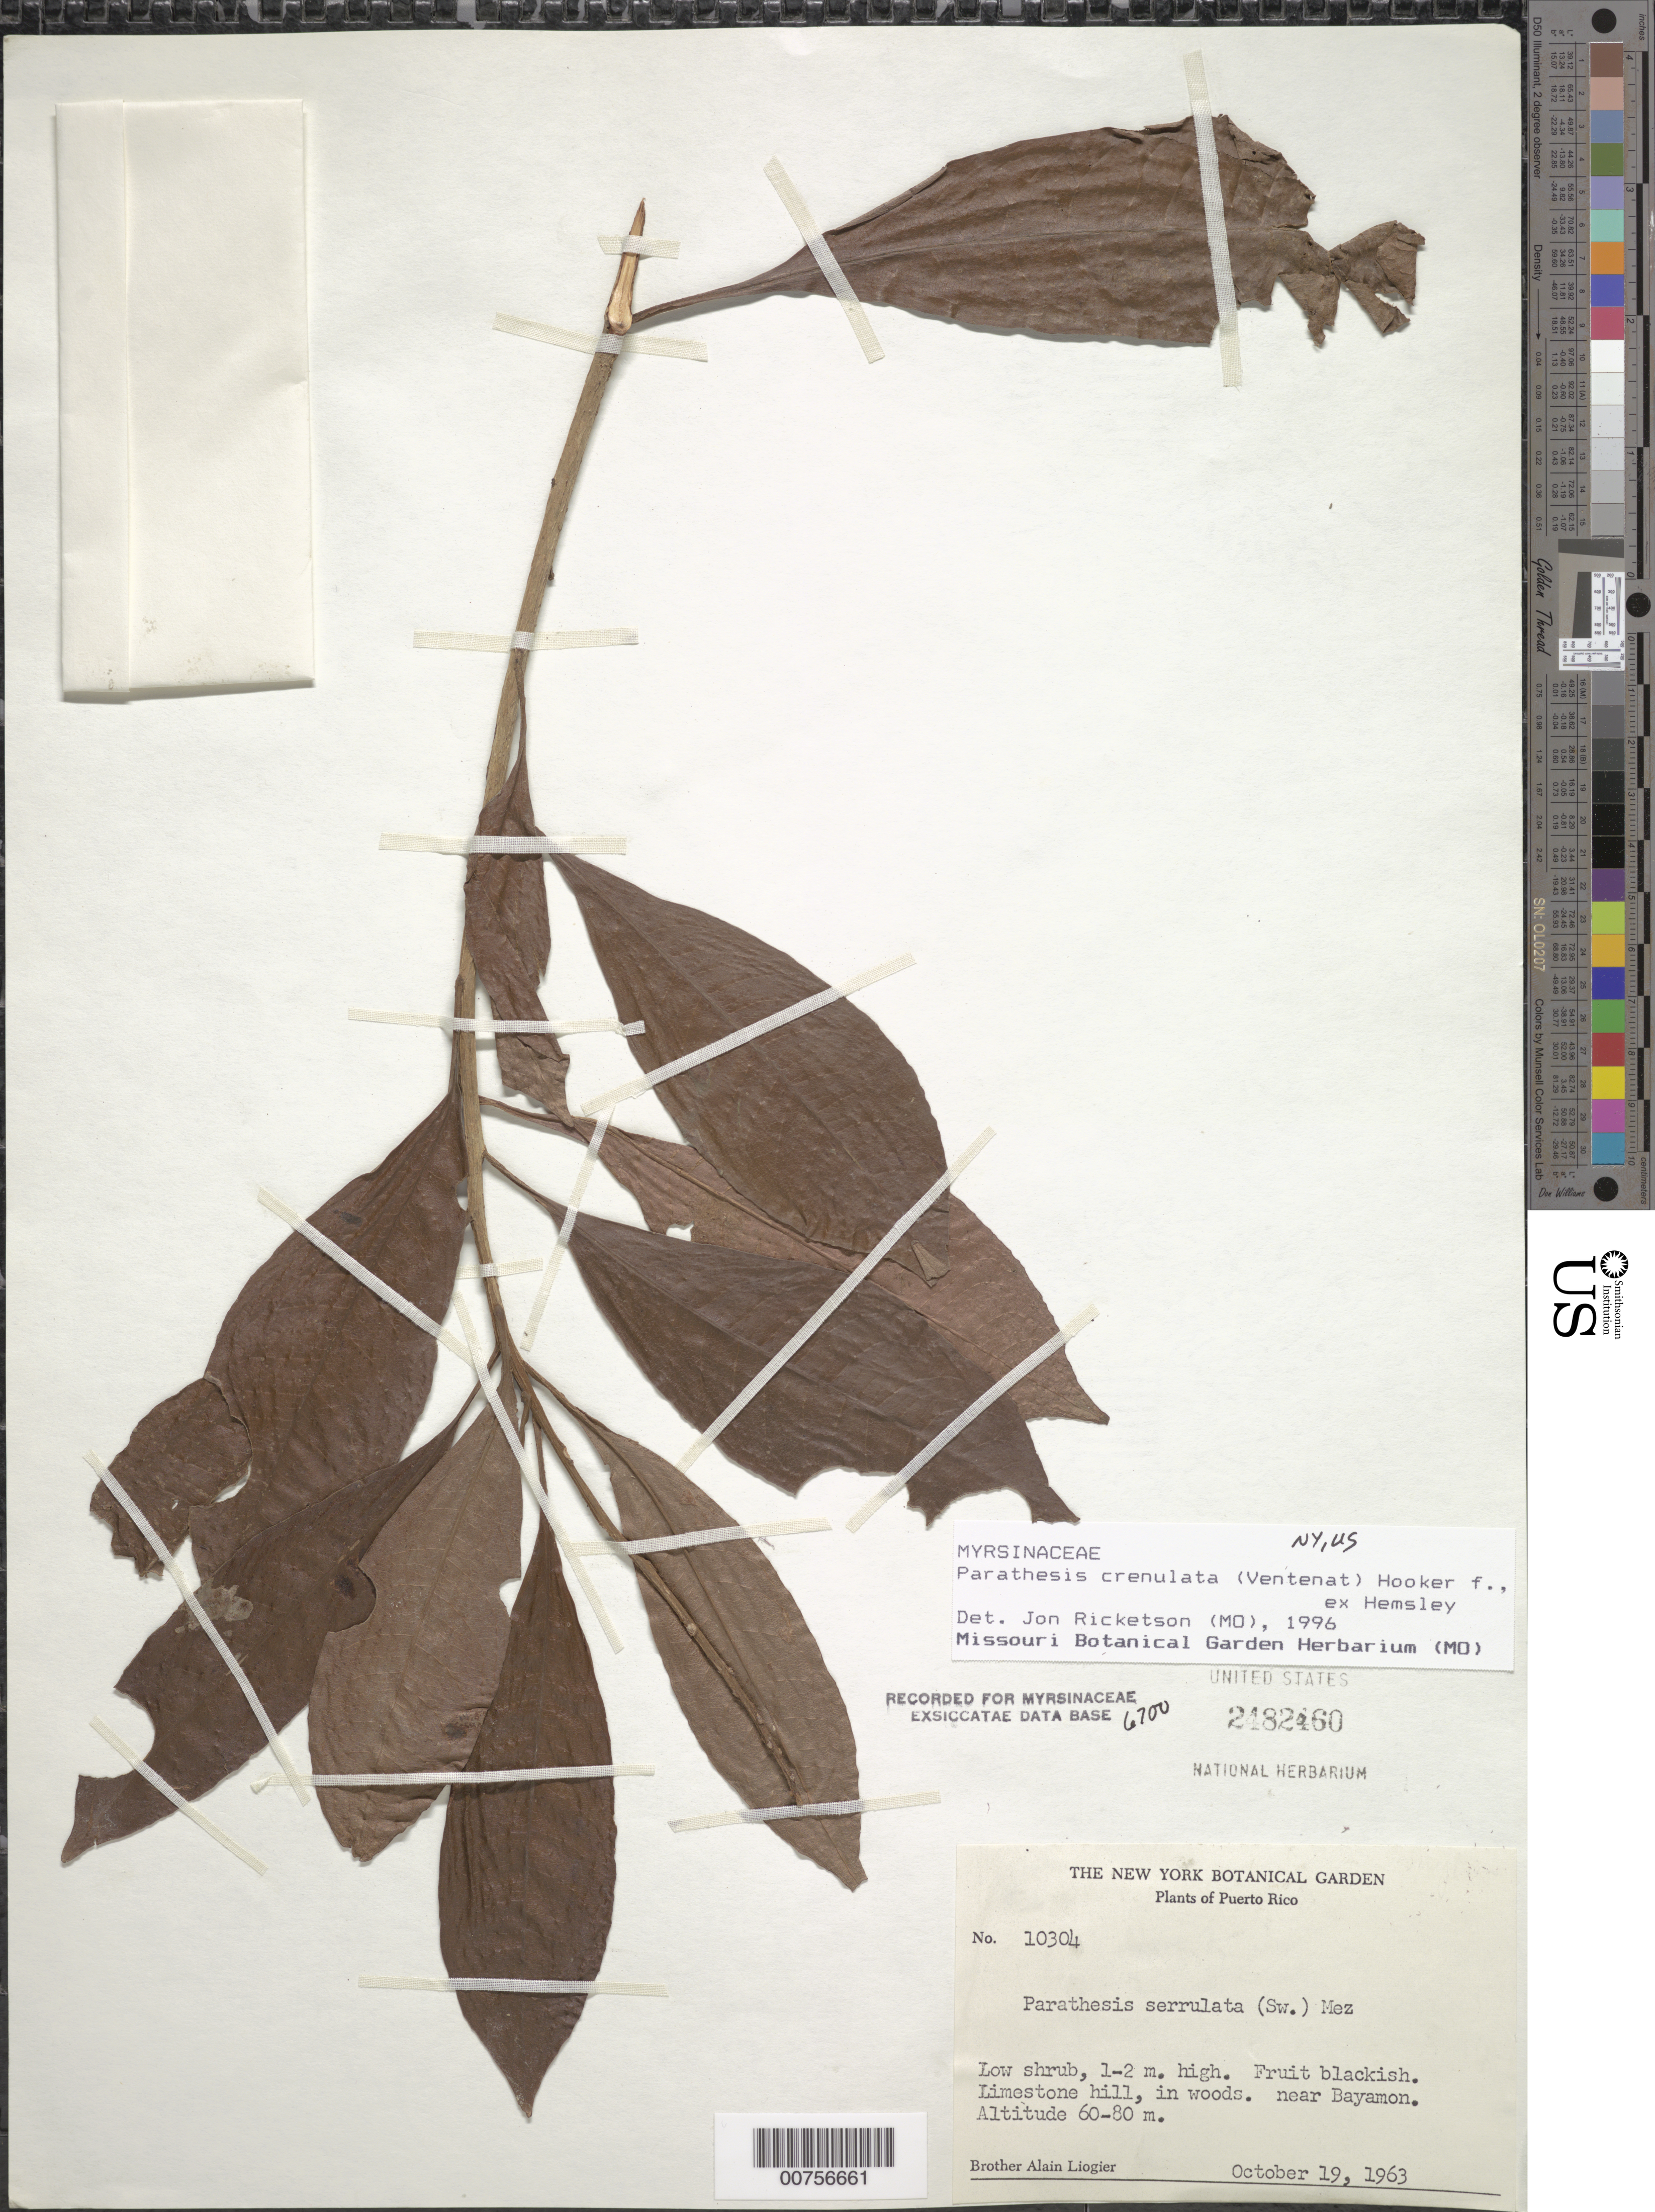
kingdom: Plantae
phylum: Tracheophyta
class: Magnoliopsida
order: Ericales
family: Primulaceae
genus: Parathesis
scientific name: Parathesis crenulata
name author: (Vent.) Hook. f. ex Hemsl.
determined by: Ricketson, Jon M., (MO), Missouri Botanical Garden (UNITED STATES)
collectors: A. H. Liogier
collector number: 10304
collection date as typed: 19 Oct 1963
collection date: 1963-10-19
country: Puerto Rico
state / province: Bayamón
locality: Near Bayamón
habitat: Limestone hill, in woods.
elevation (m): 60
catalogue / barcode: US 2482460